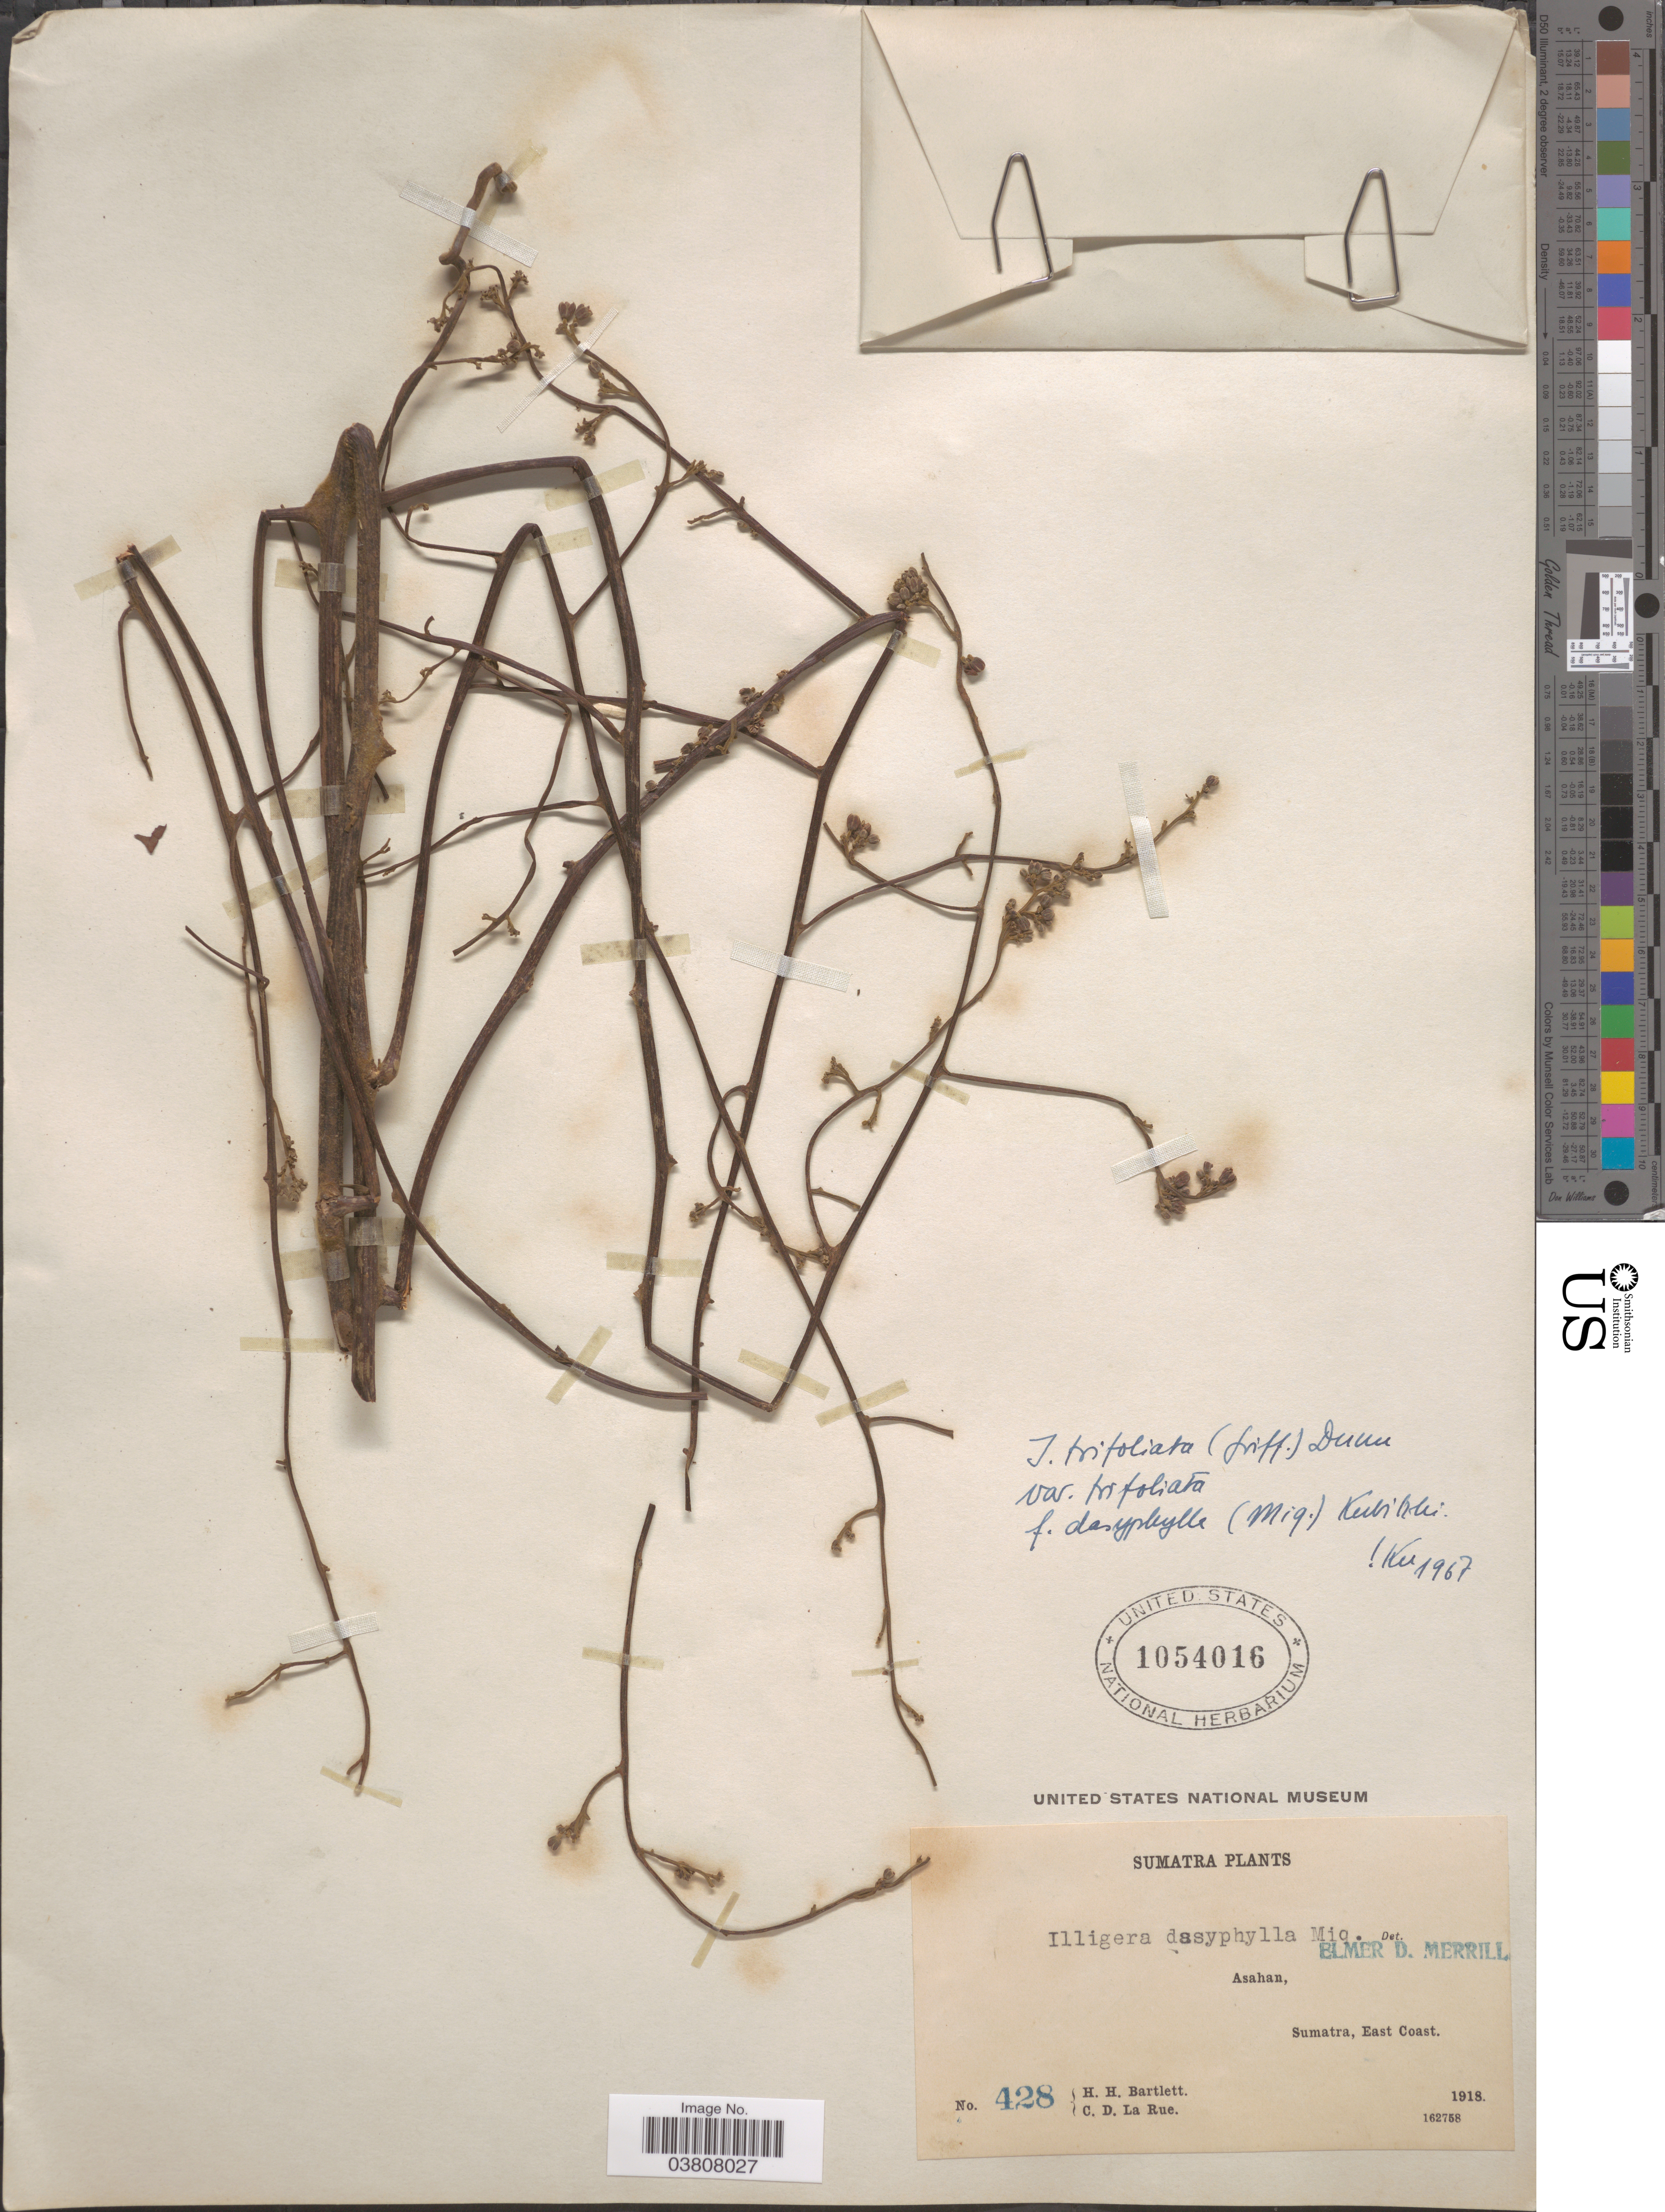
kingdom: Plantae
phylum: Tracheophyta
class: Magnoliopsida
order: Laurales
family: Hernandiaceae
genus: Illigera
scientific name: Illigera trifoliata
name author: Dunn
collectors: H. H. Bartlett & C. La Rue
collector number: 428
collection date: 1918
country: Indonesia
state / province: Sumatra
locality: Asahan. East Coast.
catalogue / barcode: US 1054016